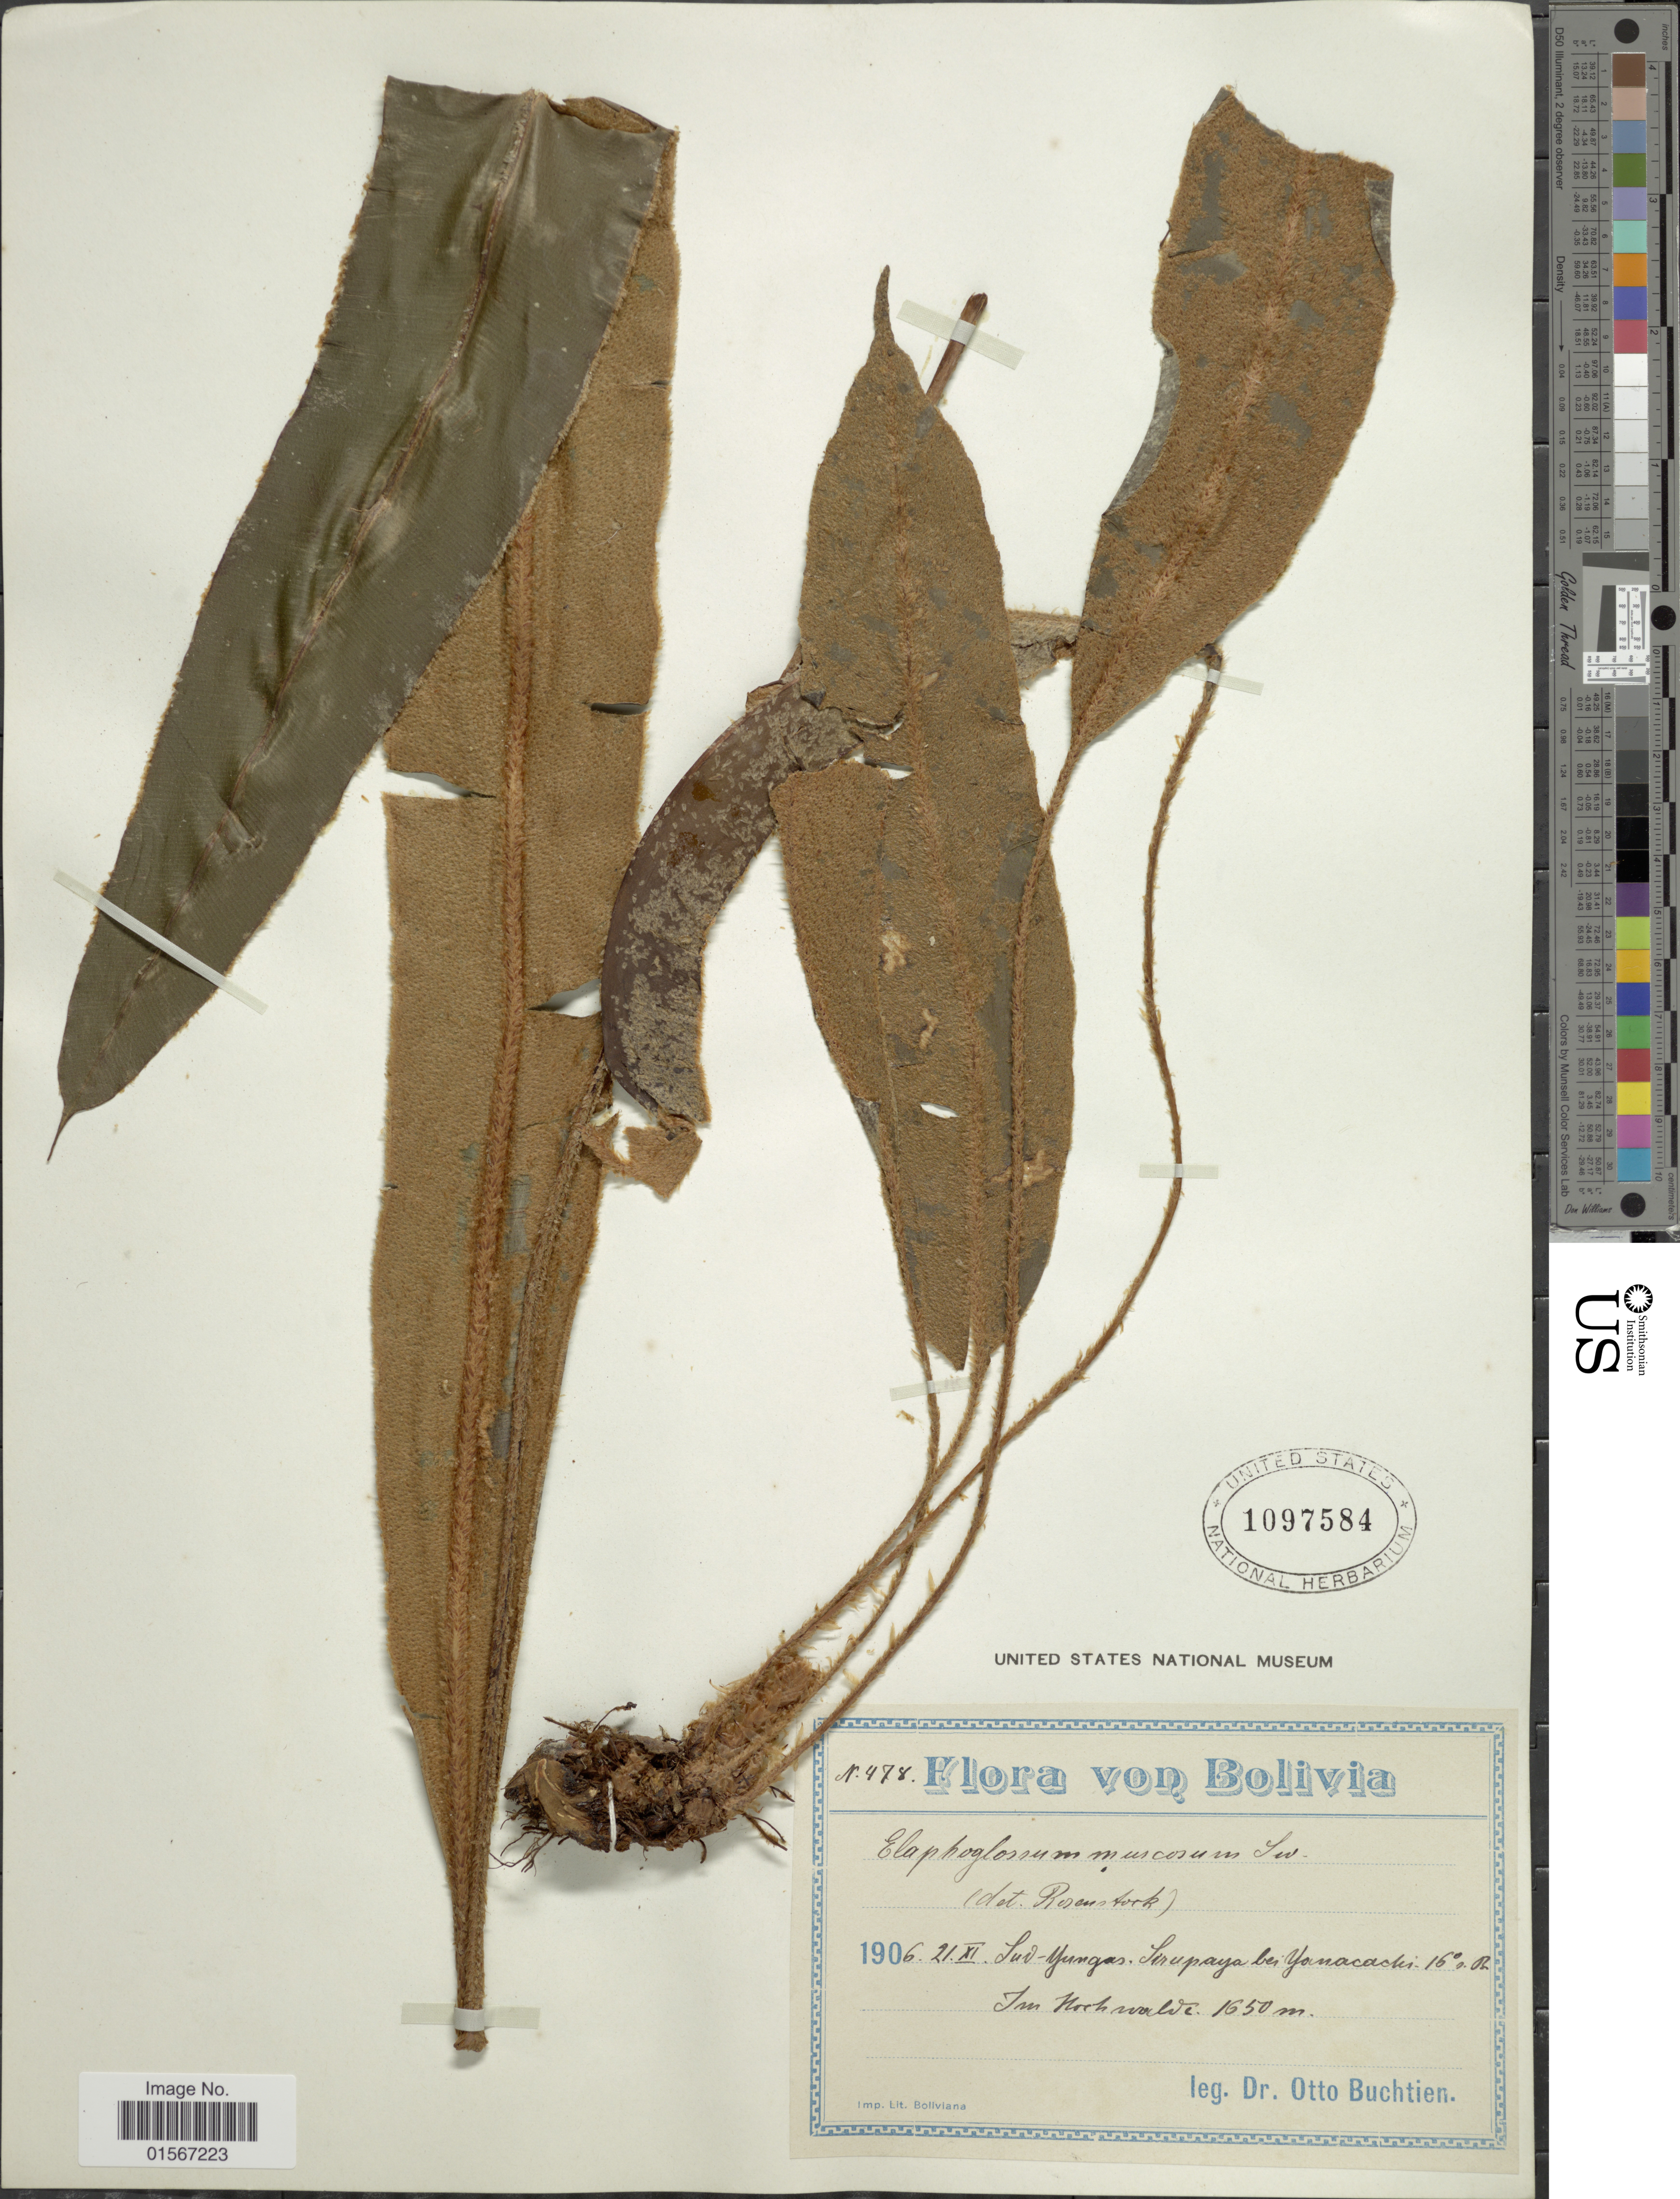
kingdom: Plantae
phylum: Tracheophyta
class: Polypodiopsida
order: Polypodiales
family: Dryopteridaceae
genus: Elaphoglossum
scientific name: Elaphoglossum orbignyanum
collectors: O. Buchtien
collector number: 478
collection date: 1906-11-21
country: Bolivia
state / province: La Paz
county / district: Sud Yungas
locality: Sirupaya bei Yanacachi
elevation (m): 1650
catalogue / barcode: US 1097584